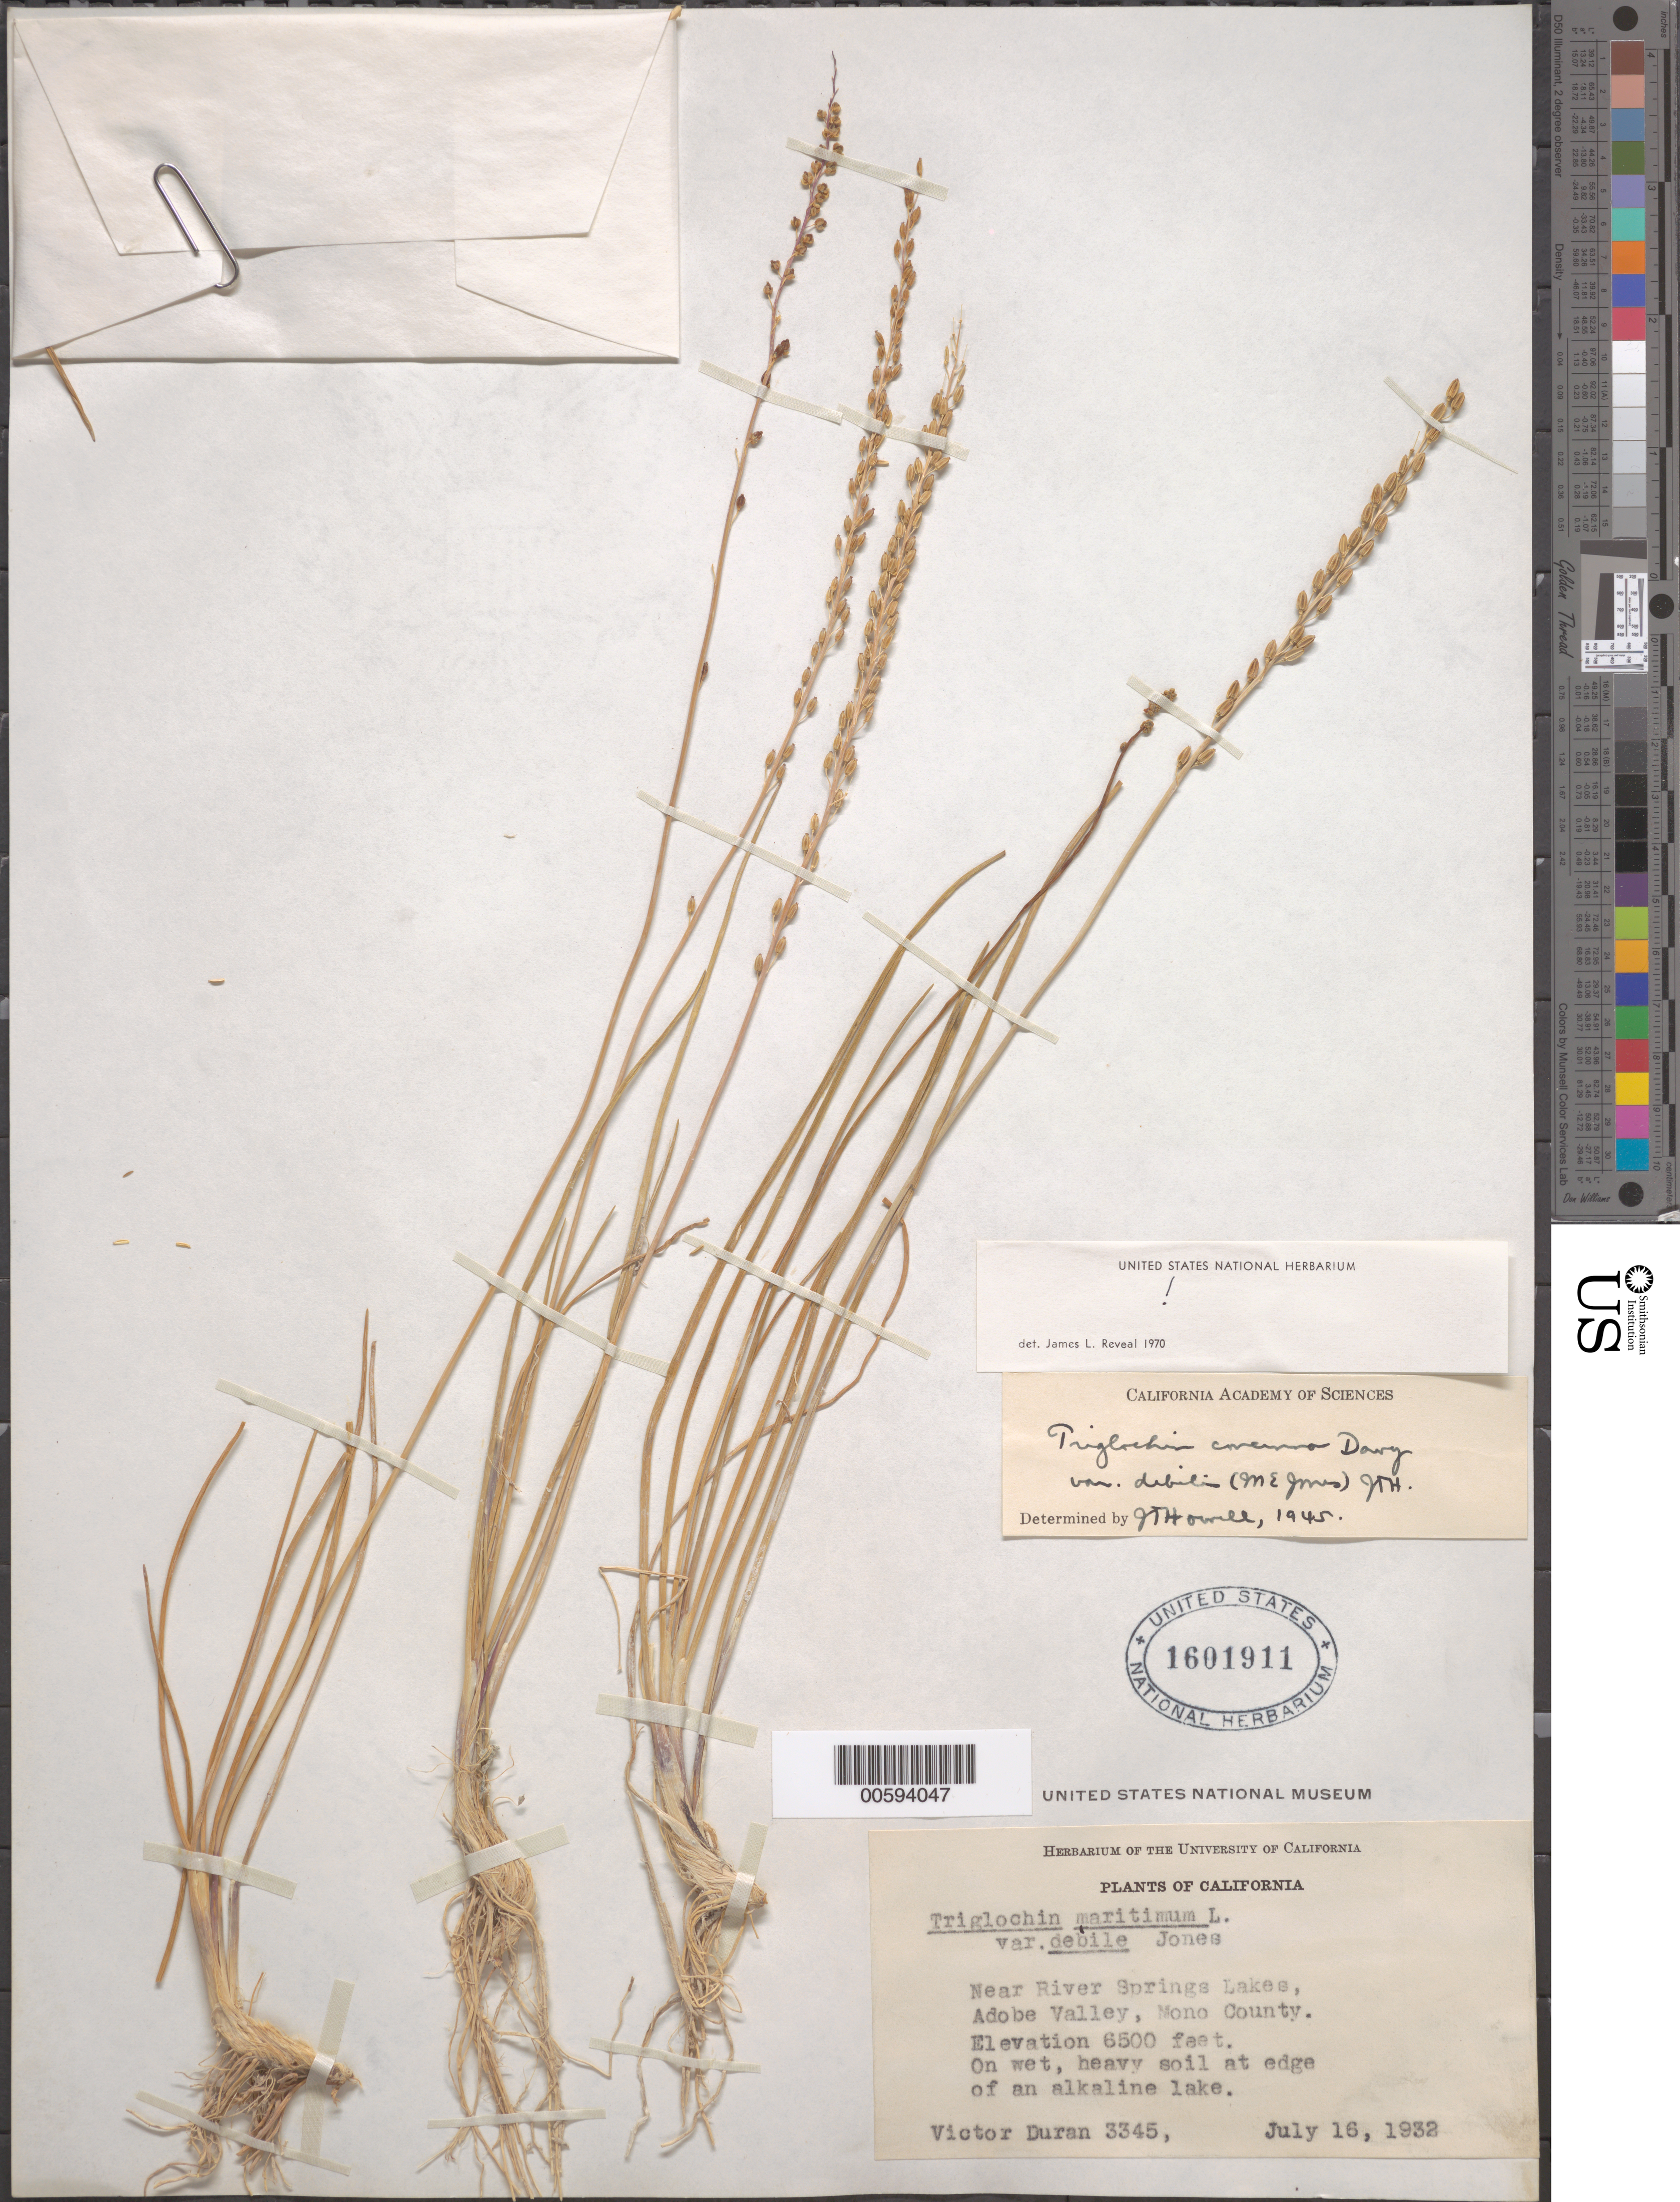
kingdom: Plantae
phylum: Tracheophyta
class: Liliopsida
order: Alismatales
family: Juncaginaceae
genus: Triglochin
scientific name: Triglochin concinna var. debilis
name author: (M.E. Jones) J.T. Howell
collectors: V. Duran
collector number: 3345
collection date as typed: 16 Jul 1932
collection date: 1932-07-16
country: United States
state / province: California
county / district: Mono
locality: Near River Springs Lakes, Adobe Valley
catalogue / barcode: US 1601911